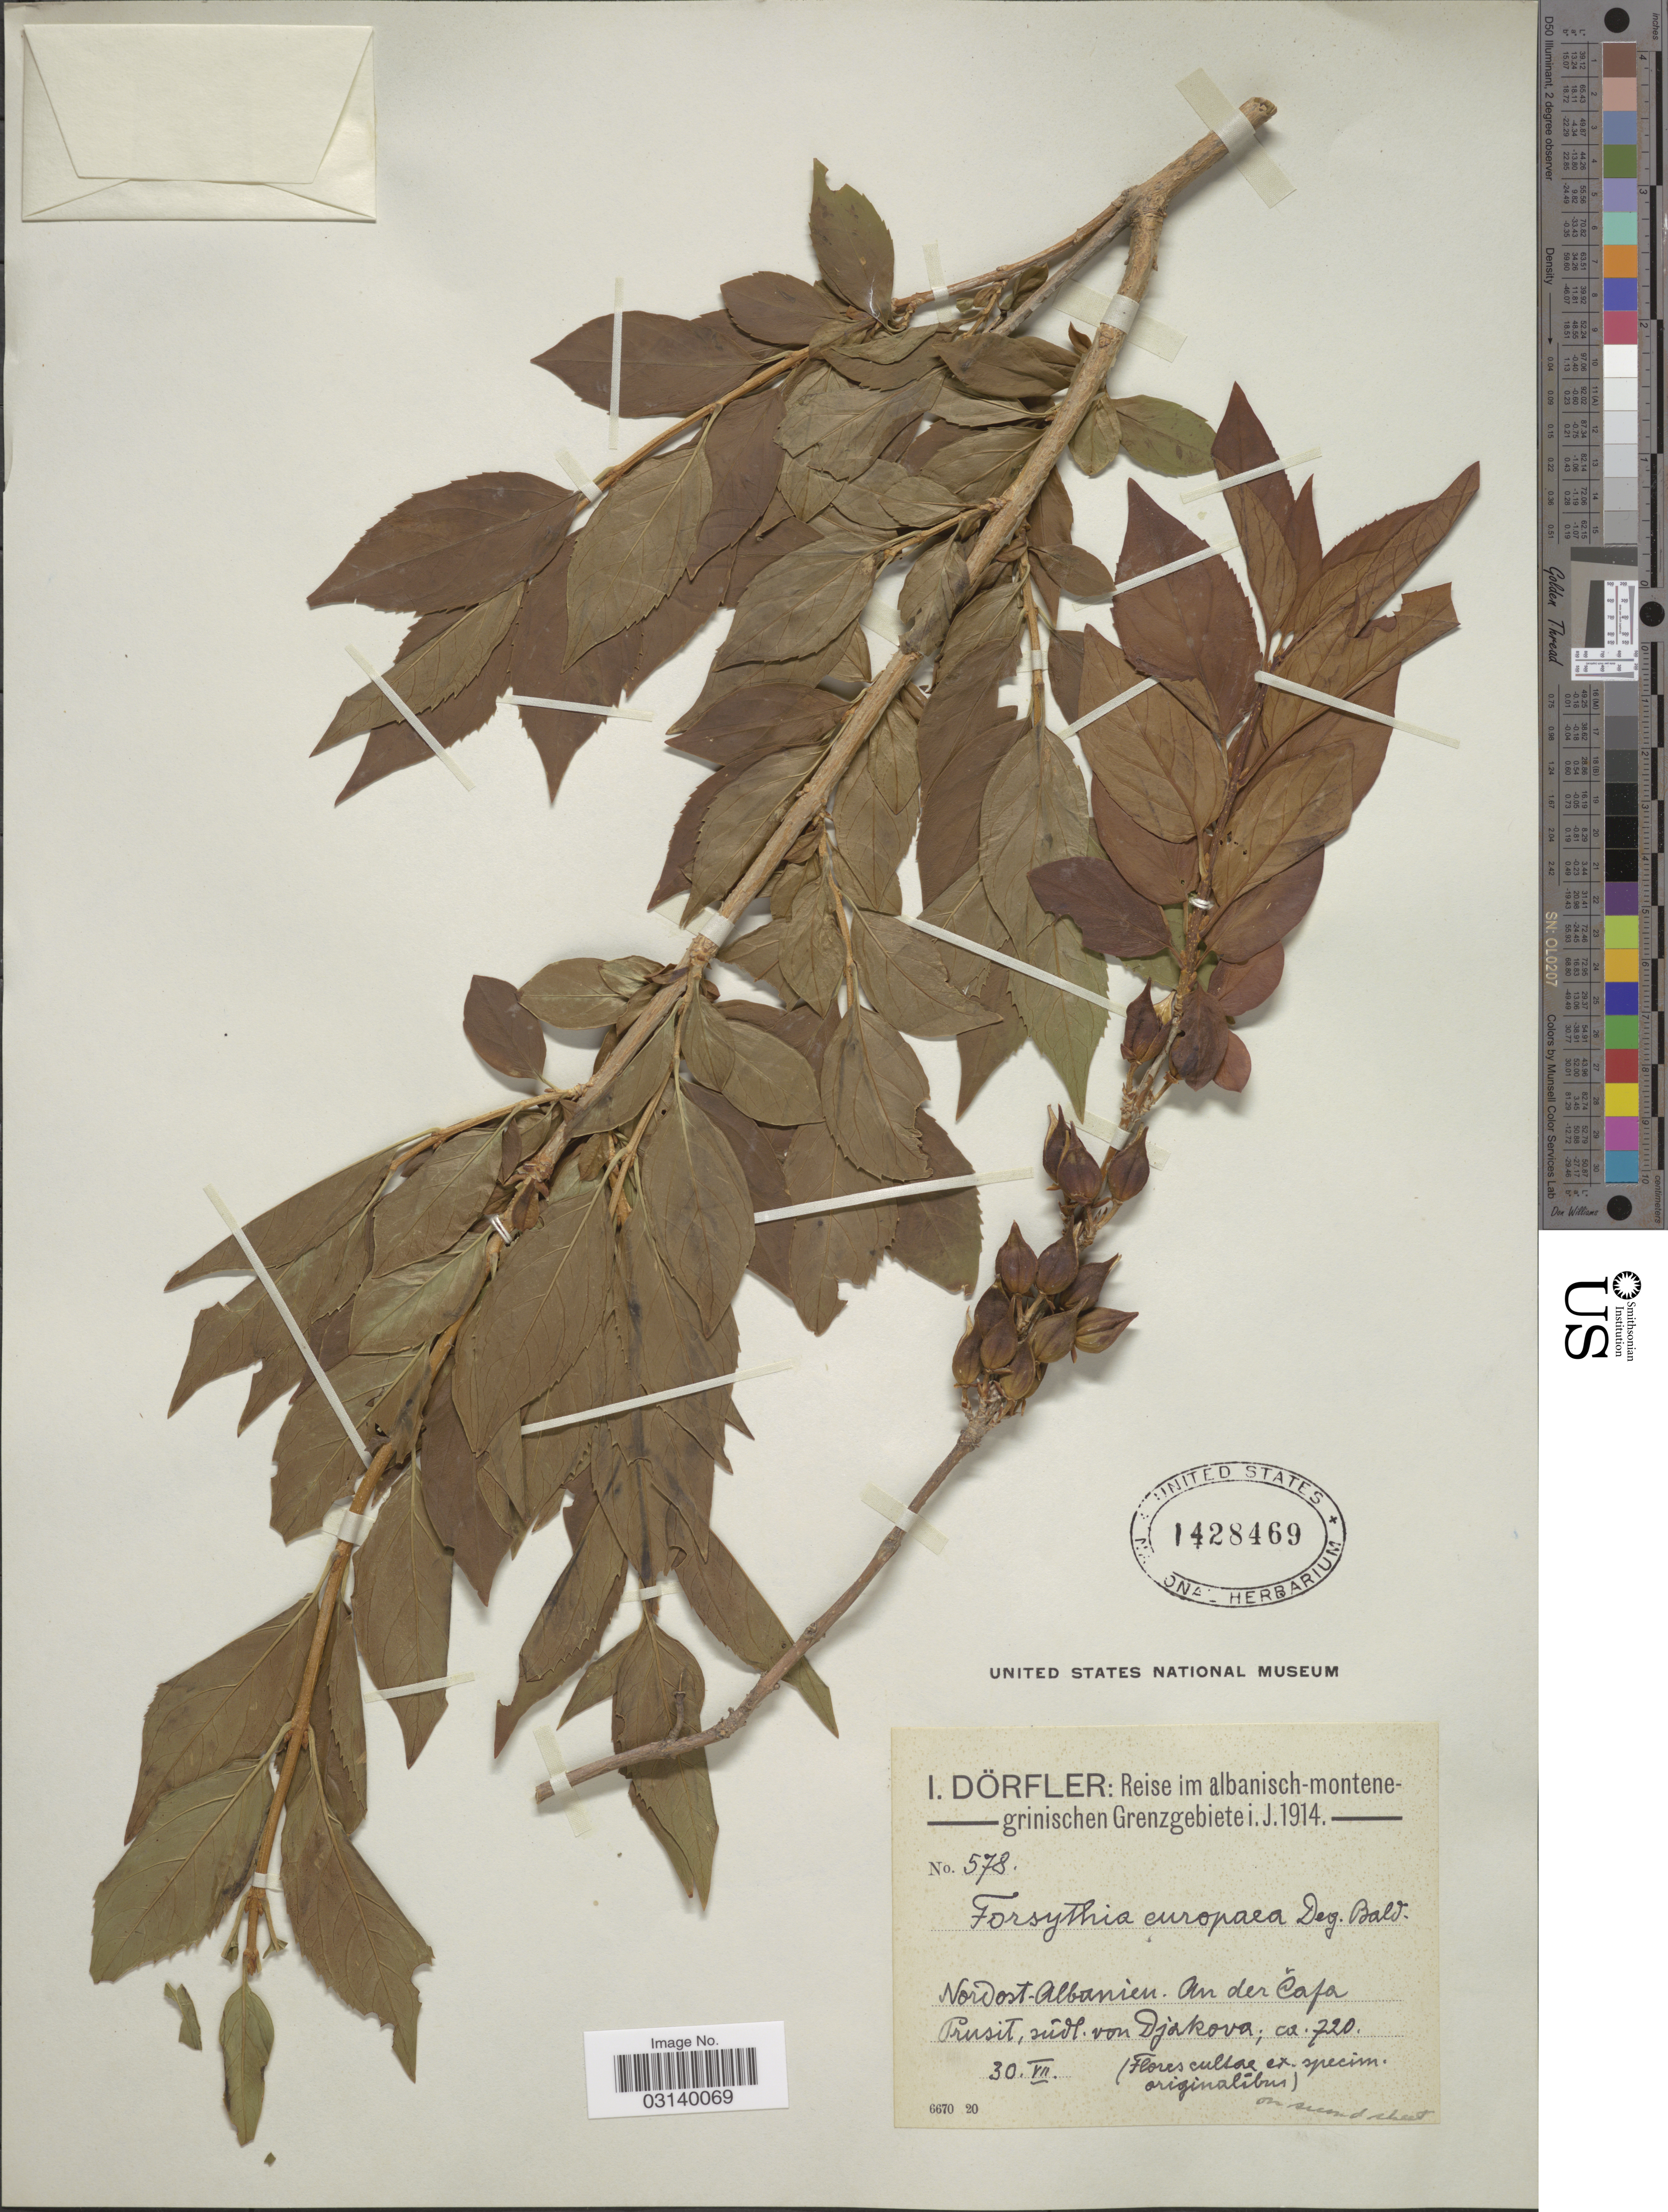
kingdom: Plantae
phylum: Tracheophyta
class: Magnoliopsida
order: Lamiales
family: Oleaceae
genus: Forsythia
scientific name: Forsythia europaea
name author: Degen & Bald.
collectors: I. Dörfler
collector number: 578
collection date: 1914-07-30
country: Albania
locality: Nordost-Albanien. An der Cafa Prusit, südl. von Djakova.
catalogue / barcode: US 1428469